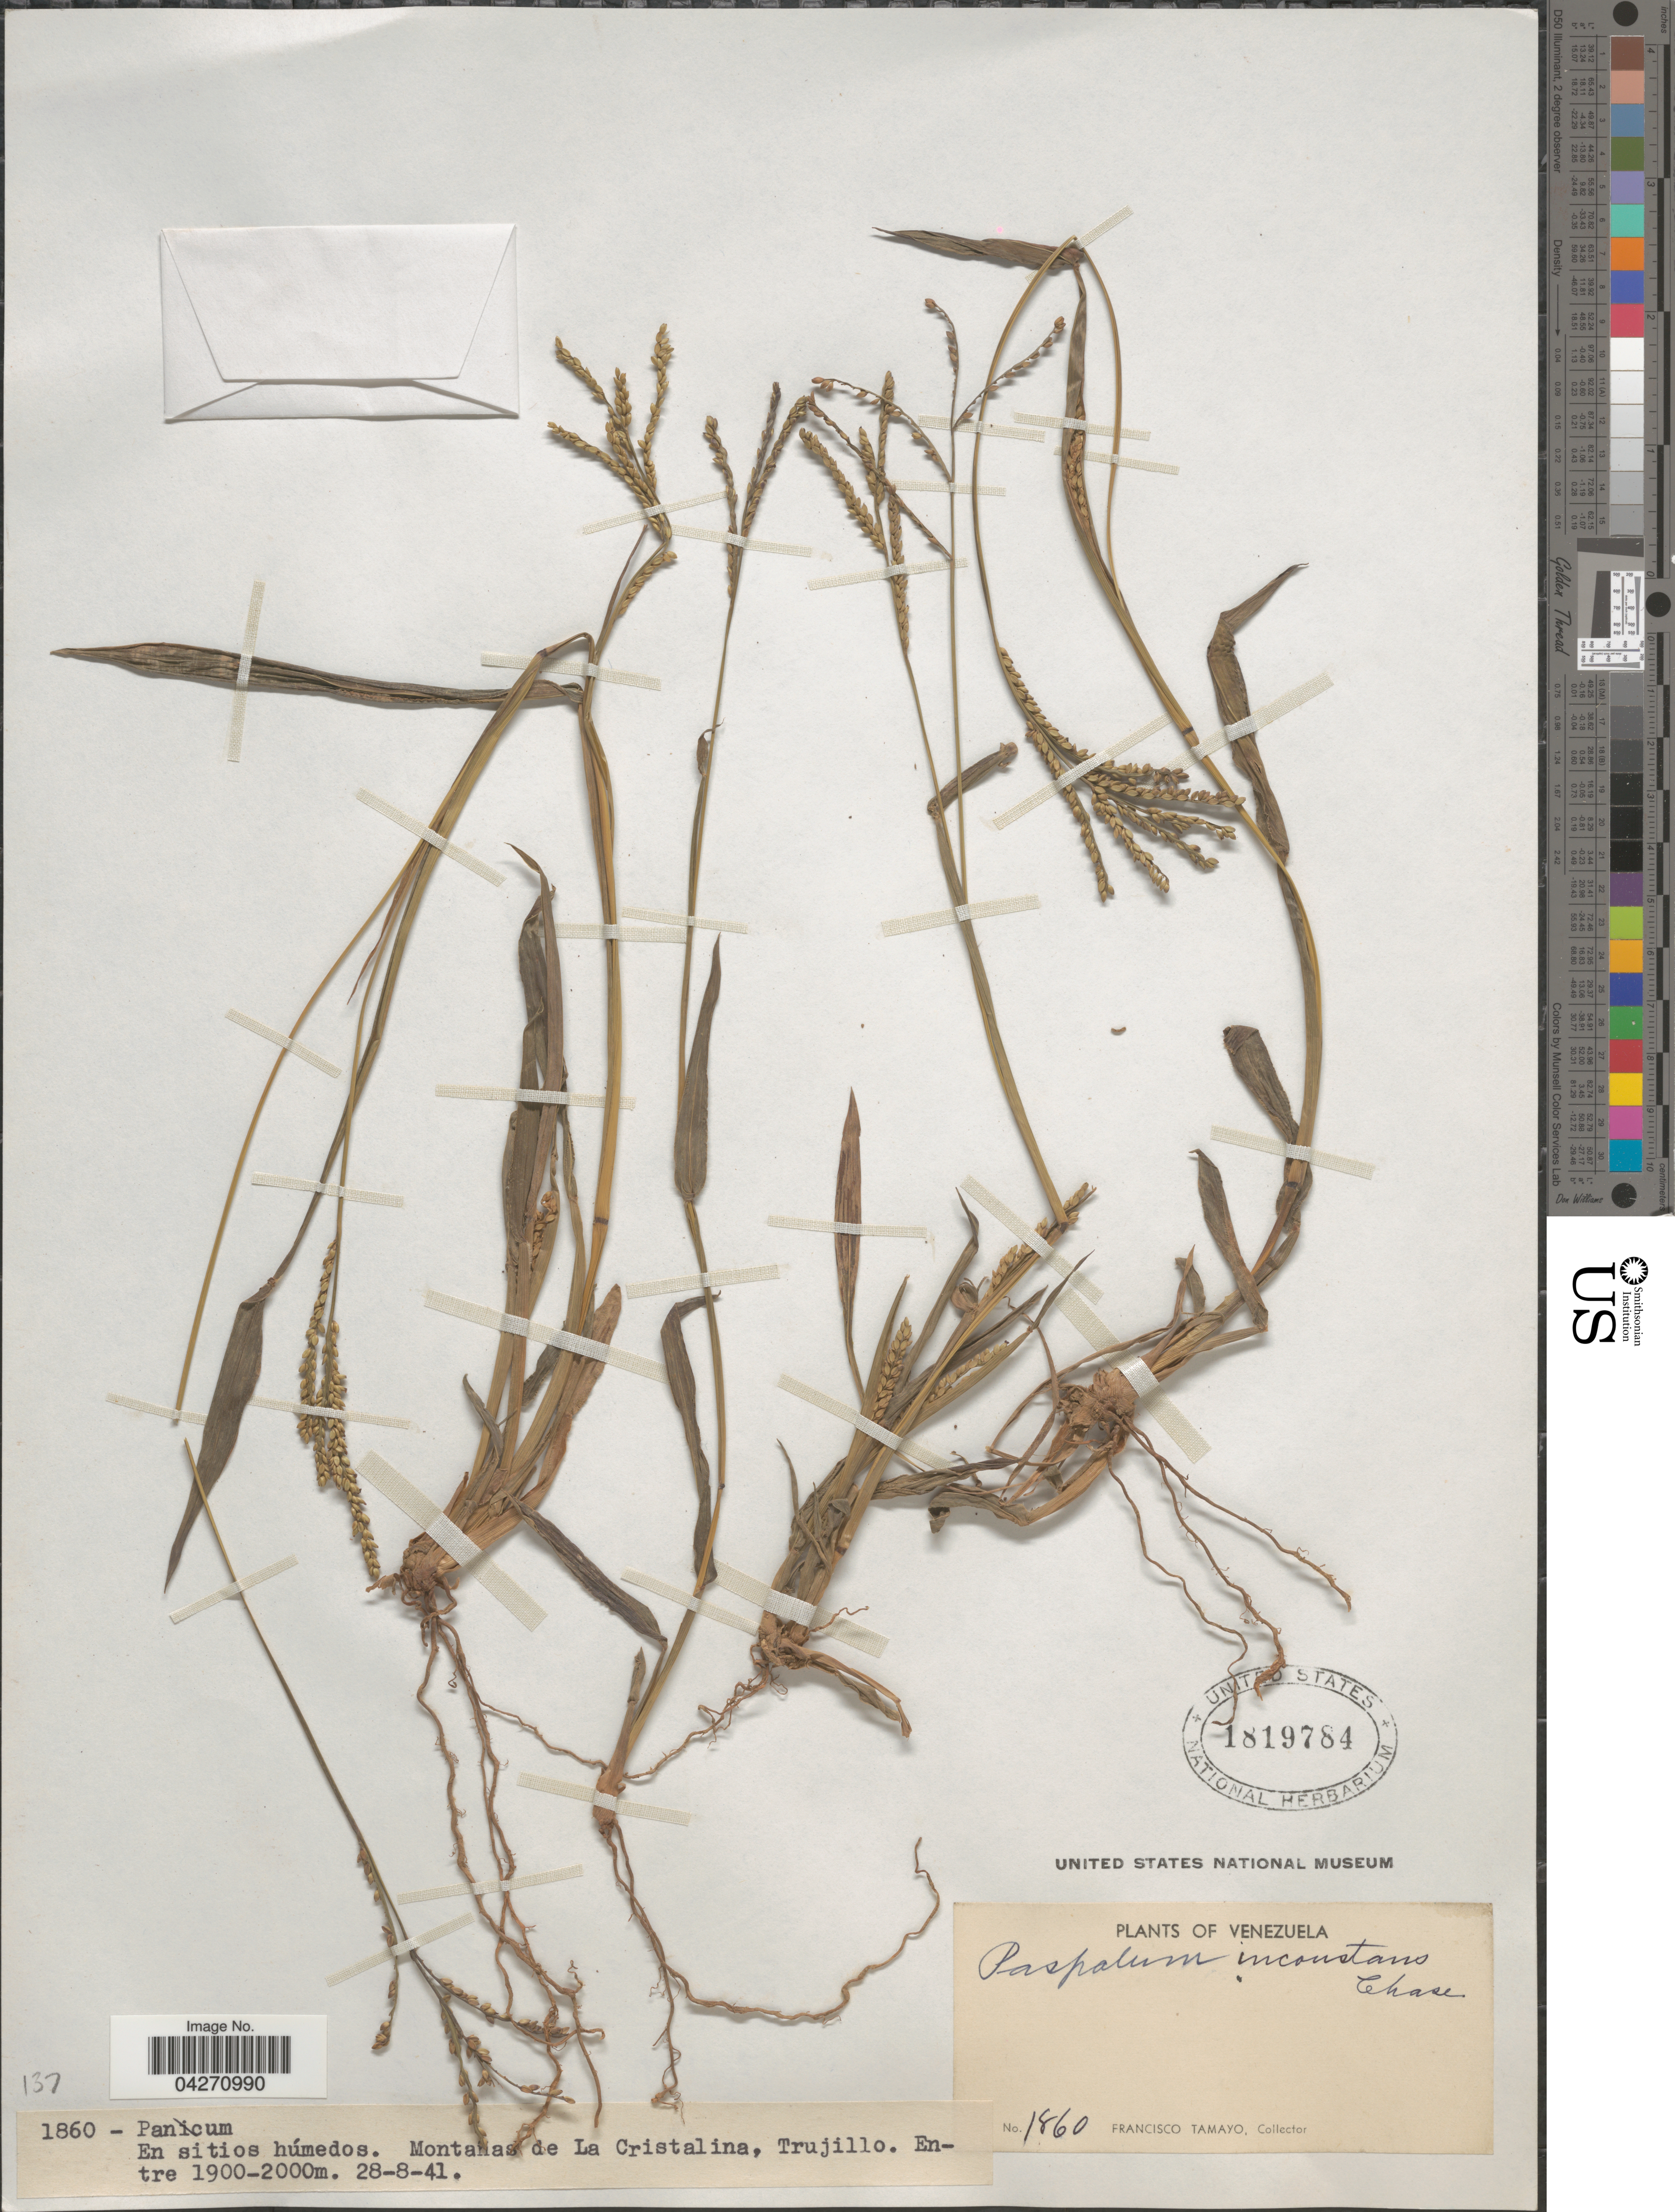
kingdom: Plantae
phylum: Tracheophyta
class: Liliopsida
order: Poales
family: Poaceae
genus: Paspalum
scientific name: Paspalum inconstans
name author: Chase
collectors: F. Tamayo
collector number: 1860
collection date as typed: Transcribed d/m/y: 28/8/41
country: Venezuela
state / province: Trujillo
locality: En sitios húmedos. Montanas de La Cristalina.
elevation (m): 1900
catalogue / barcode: US 1819784